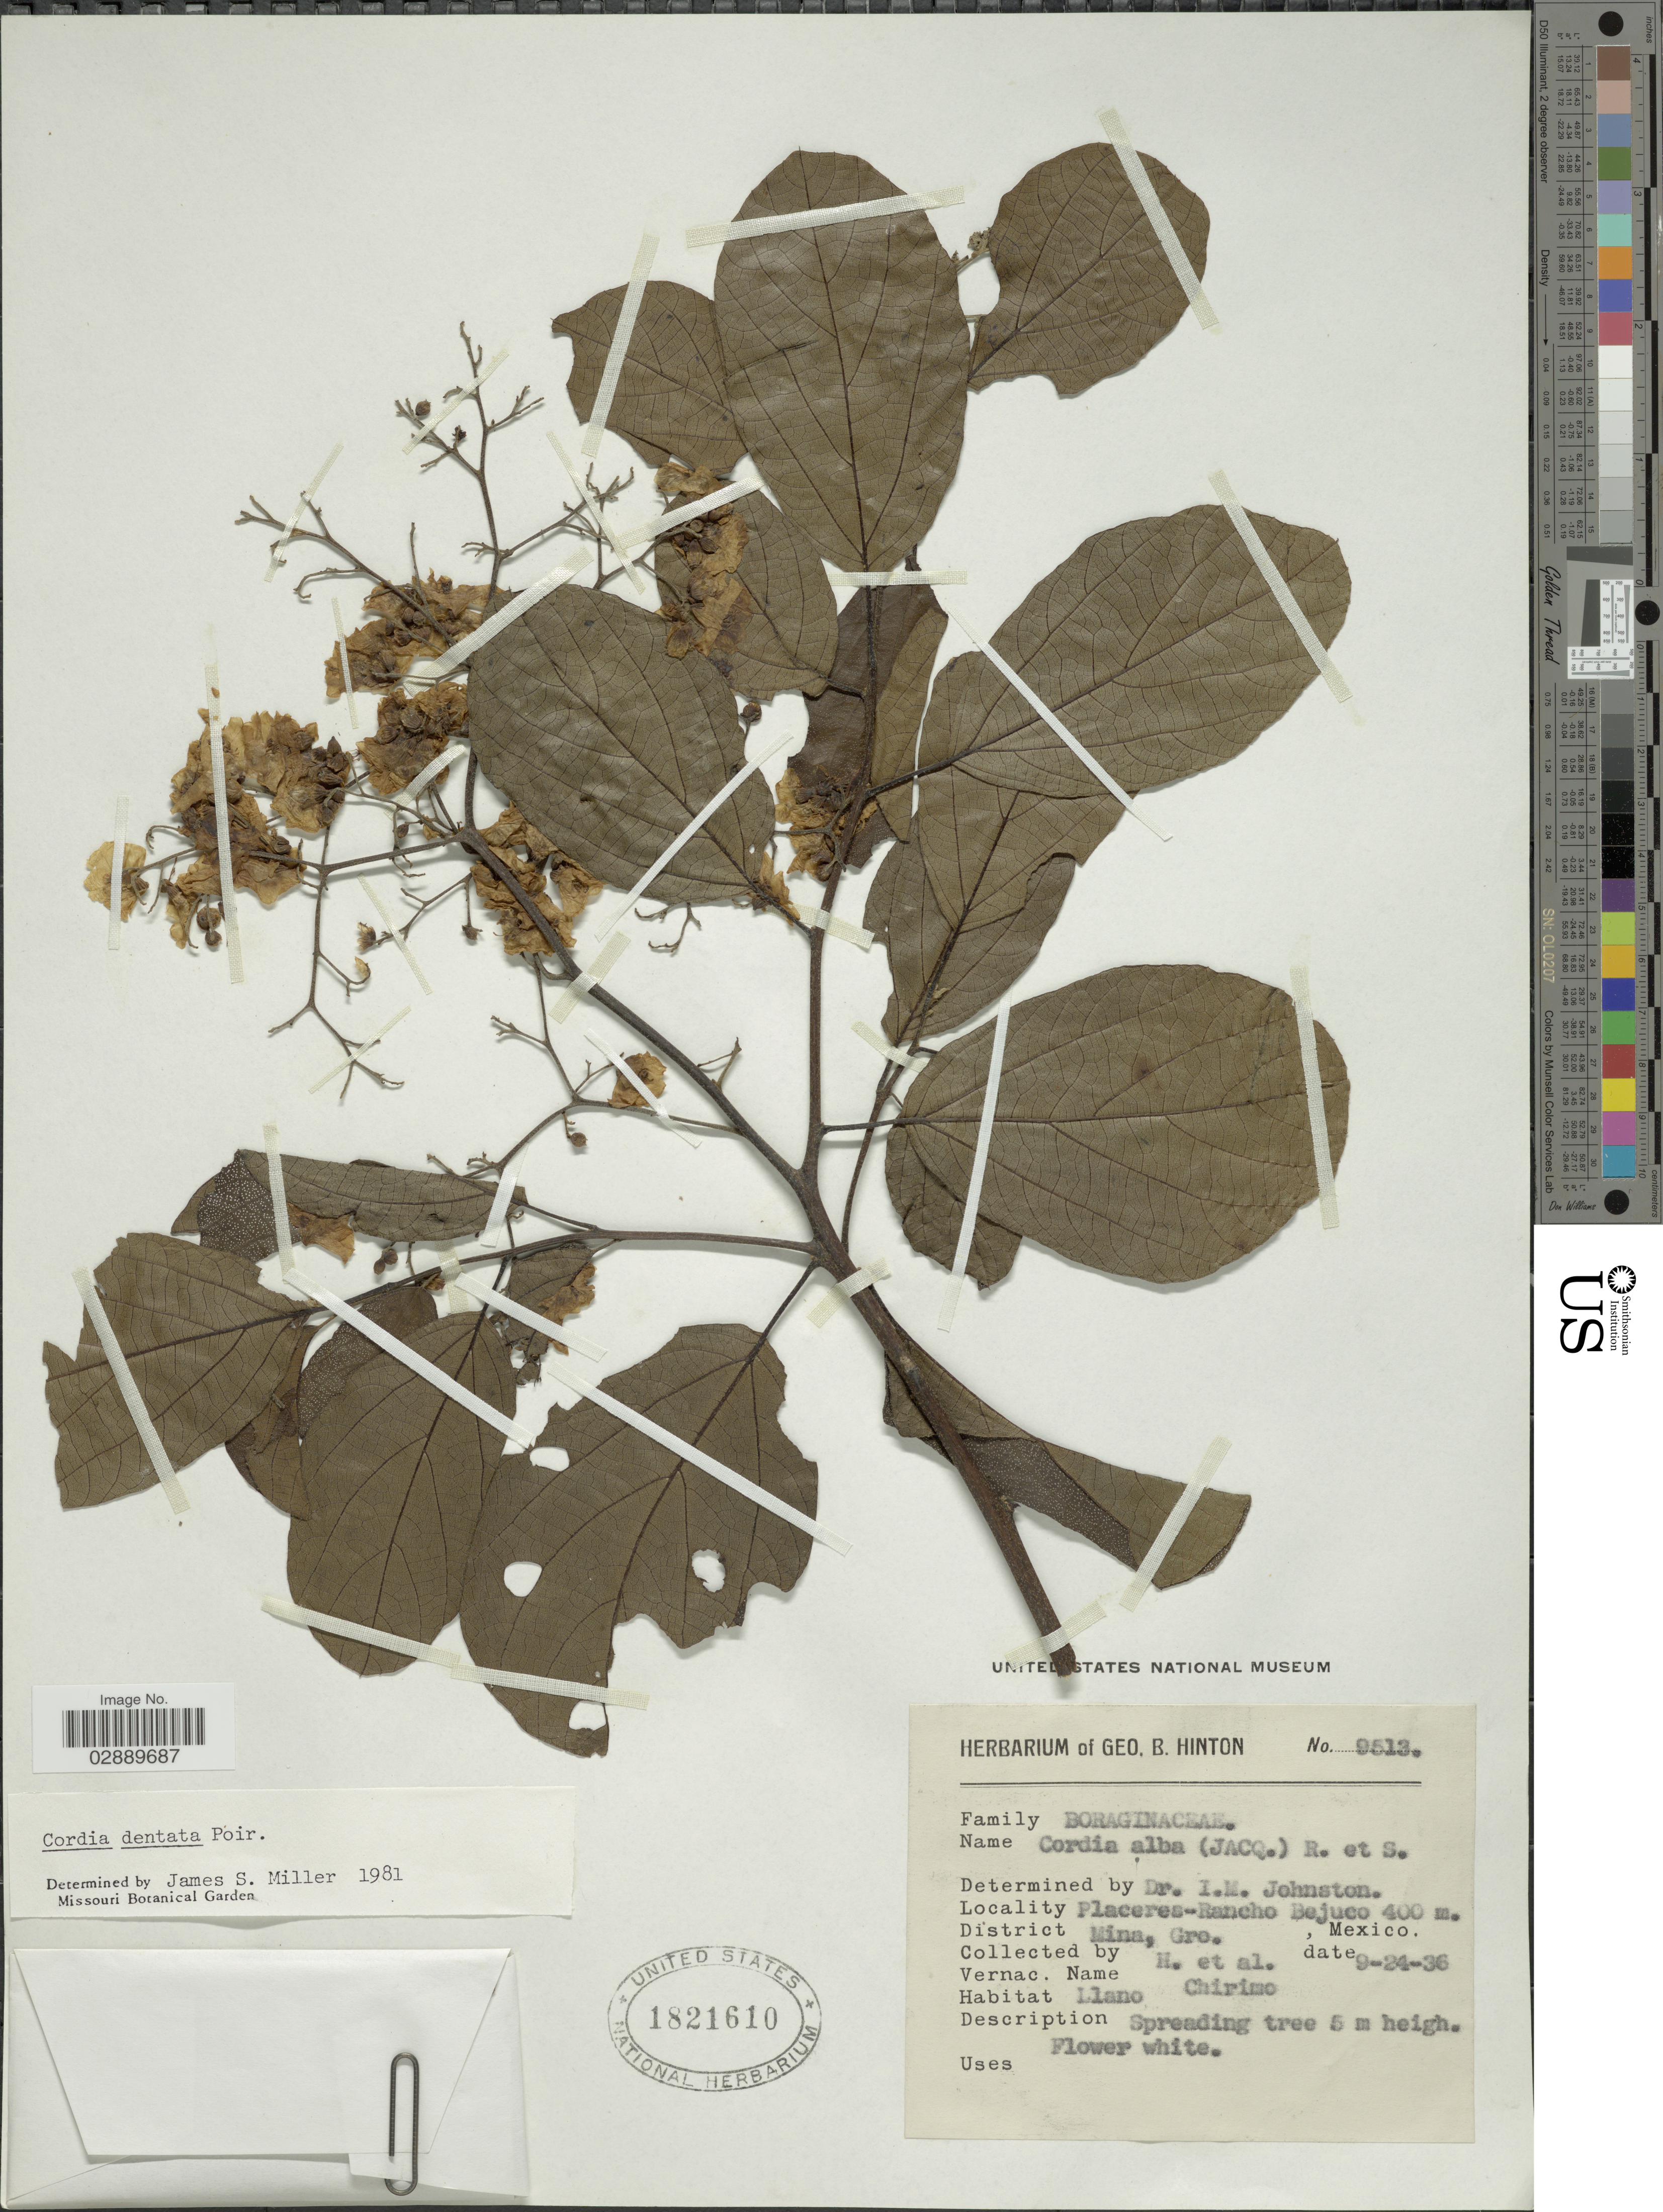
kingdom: Plantae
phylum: Tracheophyta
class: Magnoliopsida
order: Boraginales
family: Cordiaceae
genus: Cordia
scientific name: Cordia dentata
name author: Poir.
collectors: G. B. Hinton & et al.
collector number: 9513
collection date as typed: Transcribed d/m/y: 24/9/36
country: Mexico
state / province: Guerrero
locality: Placeres-Rancho Bejuco, District Mina, Gro.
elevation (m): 400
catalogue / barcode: US 1821610